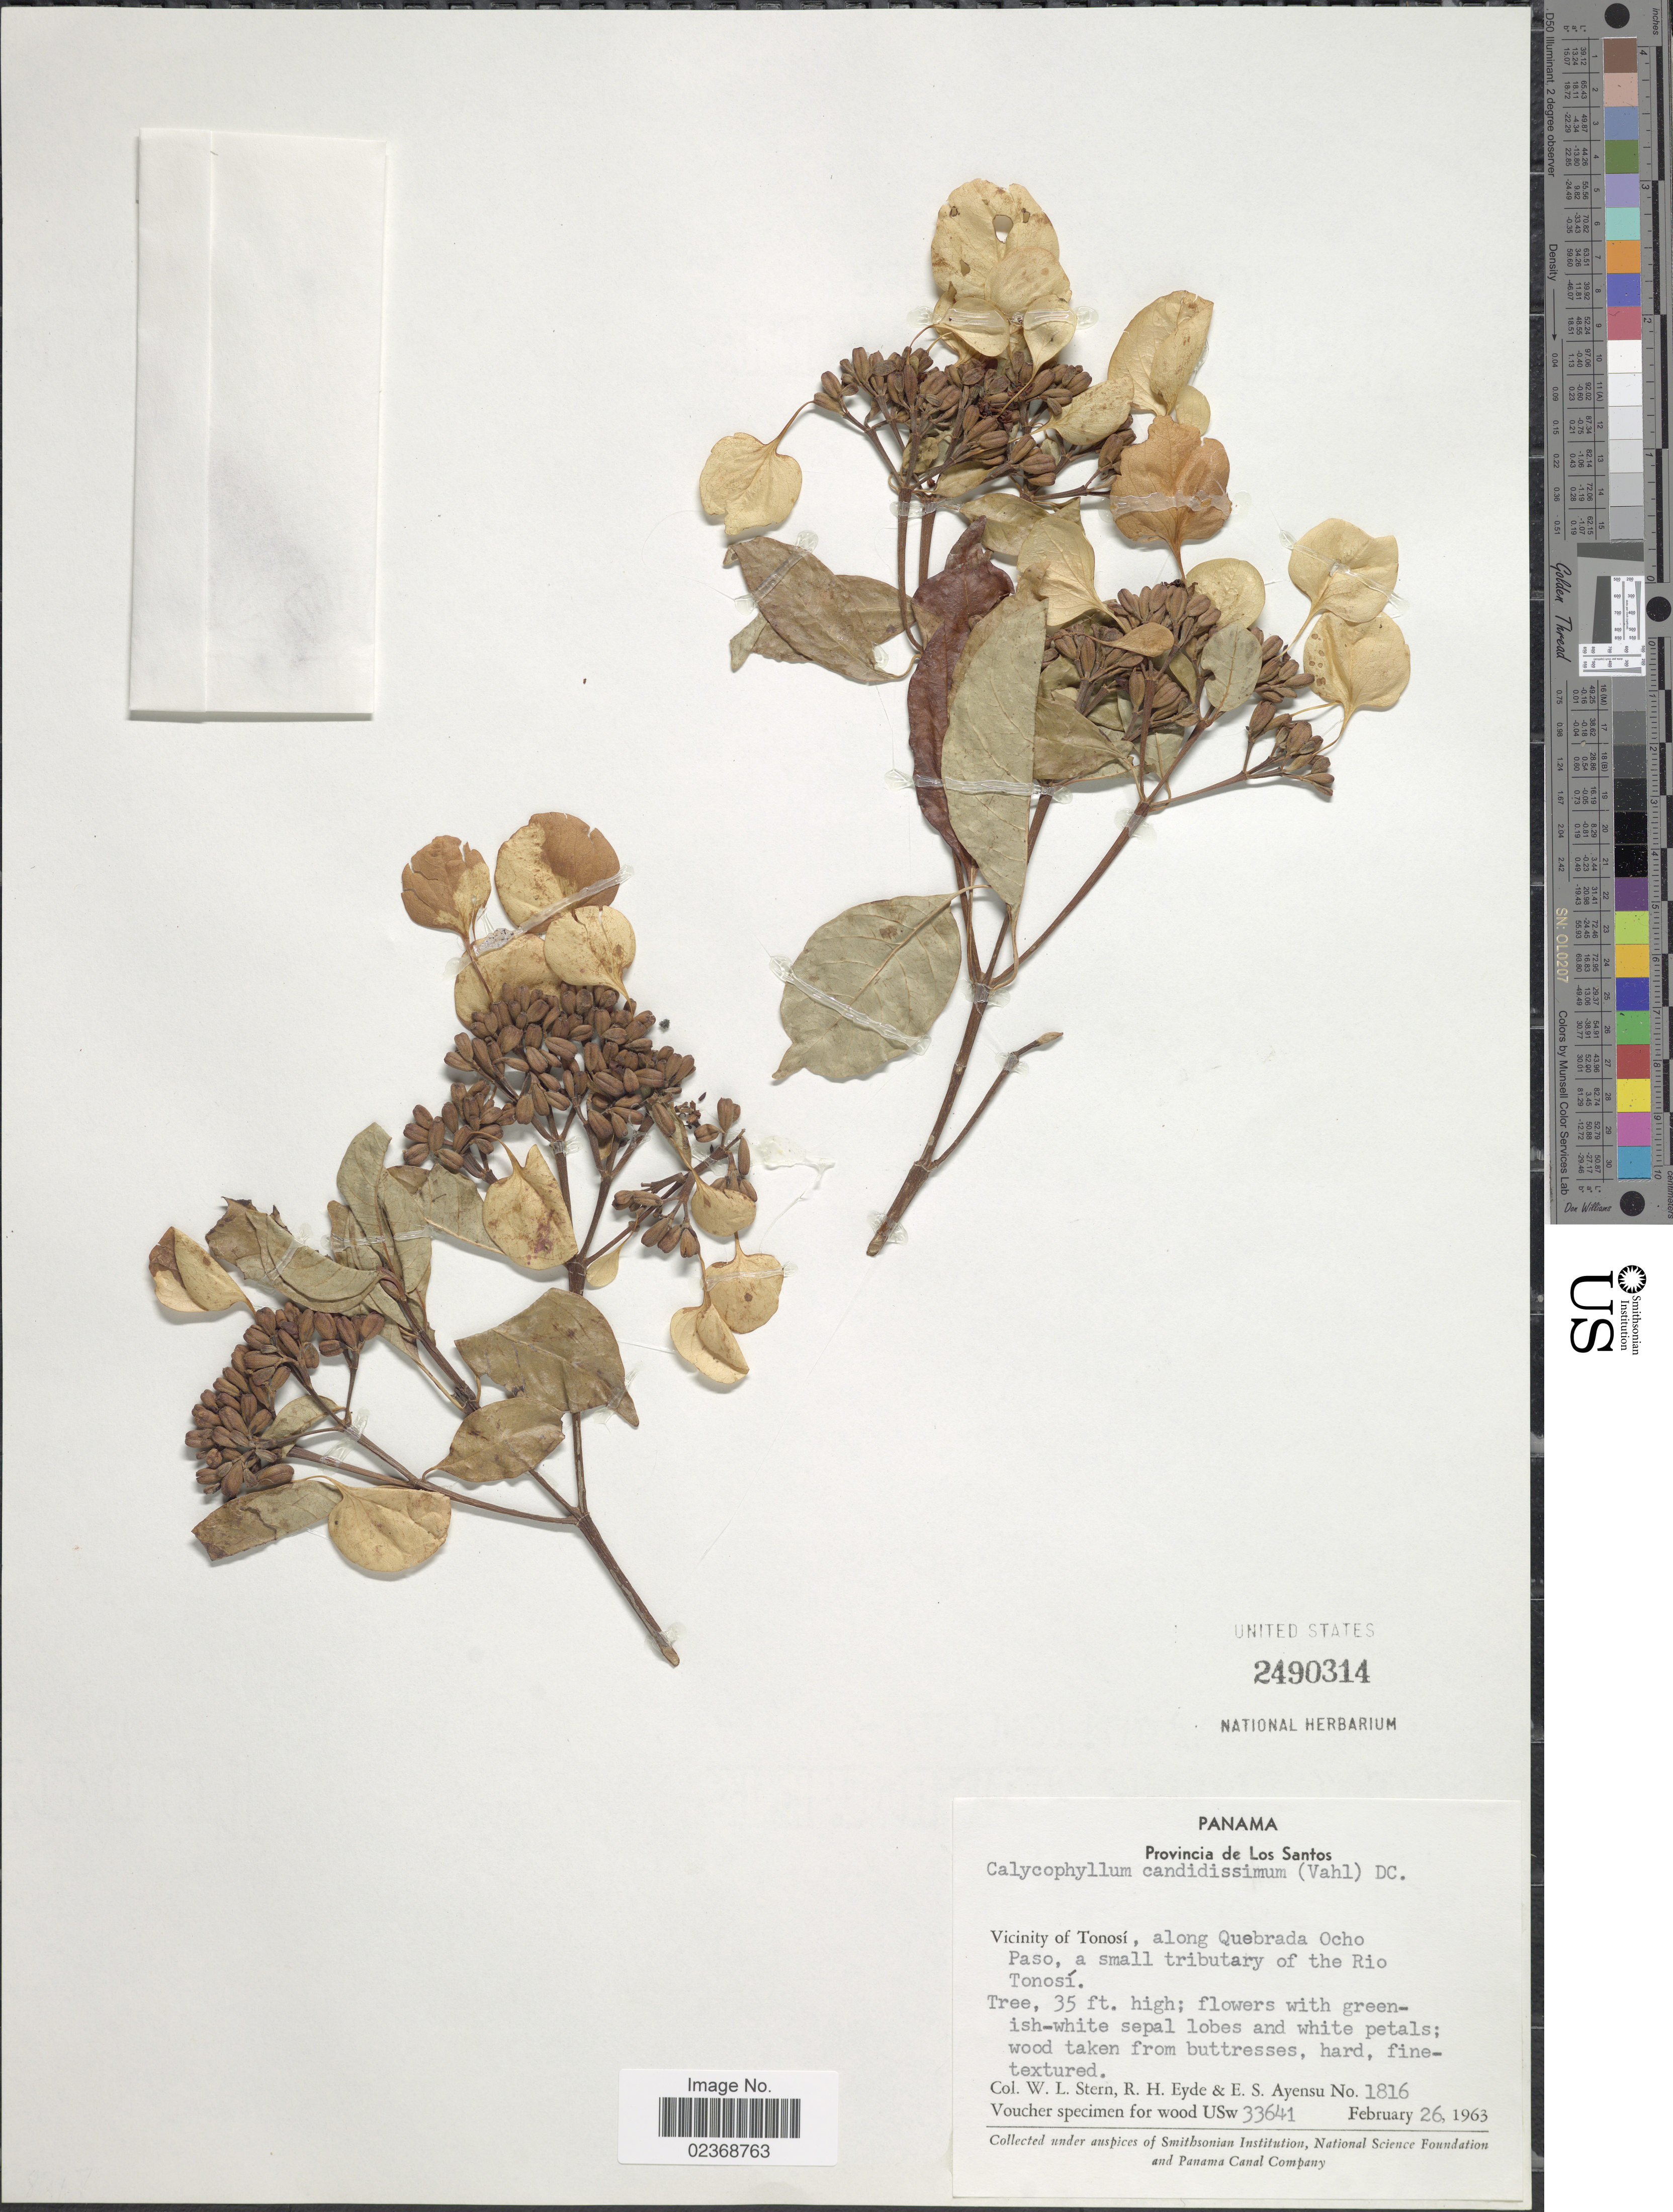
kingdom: Plantae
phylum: Tracheophyta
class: Magnoliopsida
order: Gentianales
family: Rubiaceae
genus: Calycophyllum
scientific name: Calycophyllum candidissimum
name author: (Vahl) DC.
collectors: W. L. Stern, R. H. Eyde & E. S. Ayensu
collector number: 1816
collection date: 1963-02-26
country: Panama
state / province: Los Santos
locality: Vicinity of Tonosi, along Quebrada Ocho Paso, a small tributary of the Rio Tonosi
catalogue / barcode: US 2490314